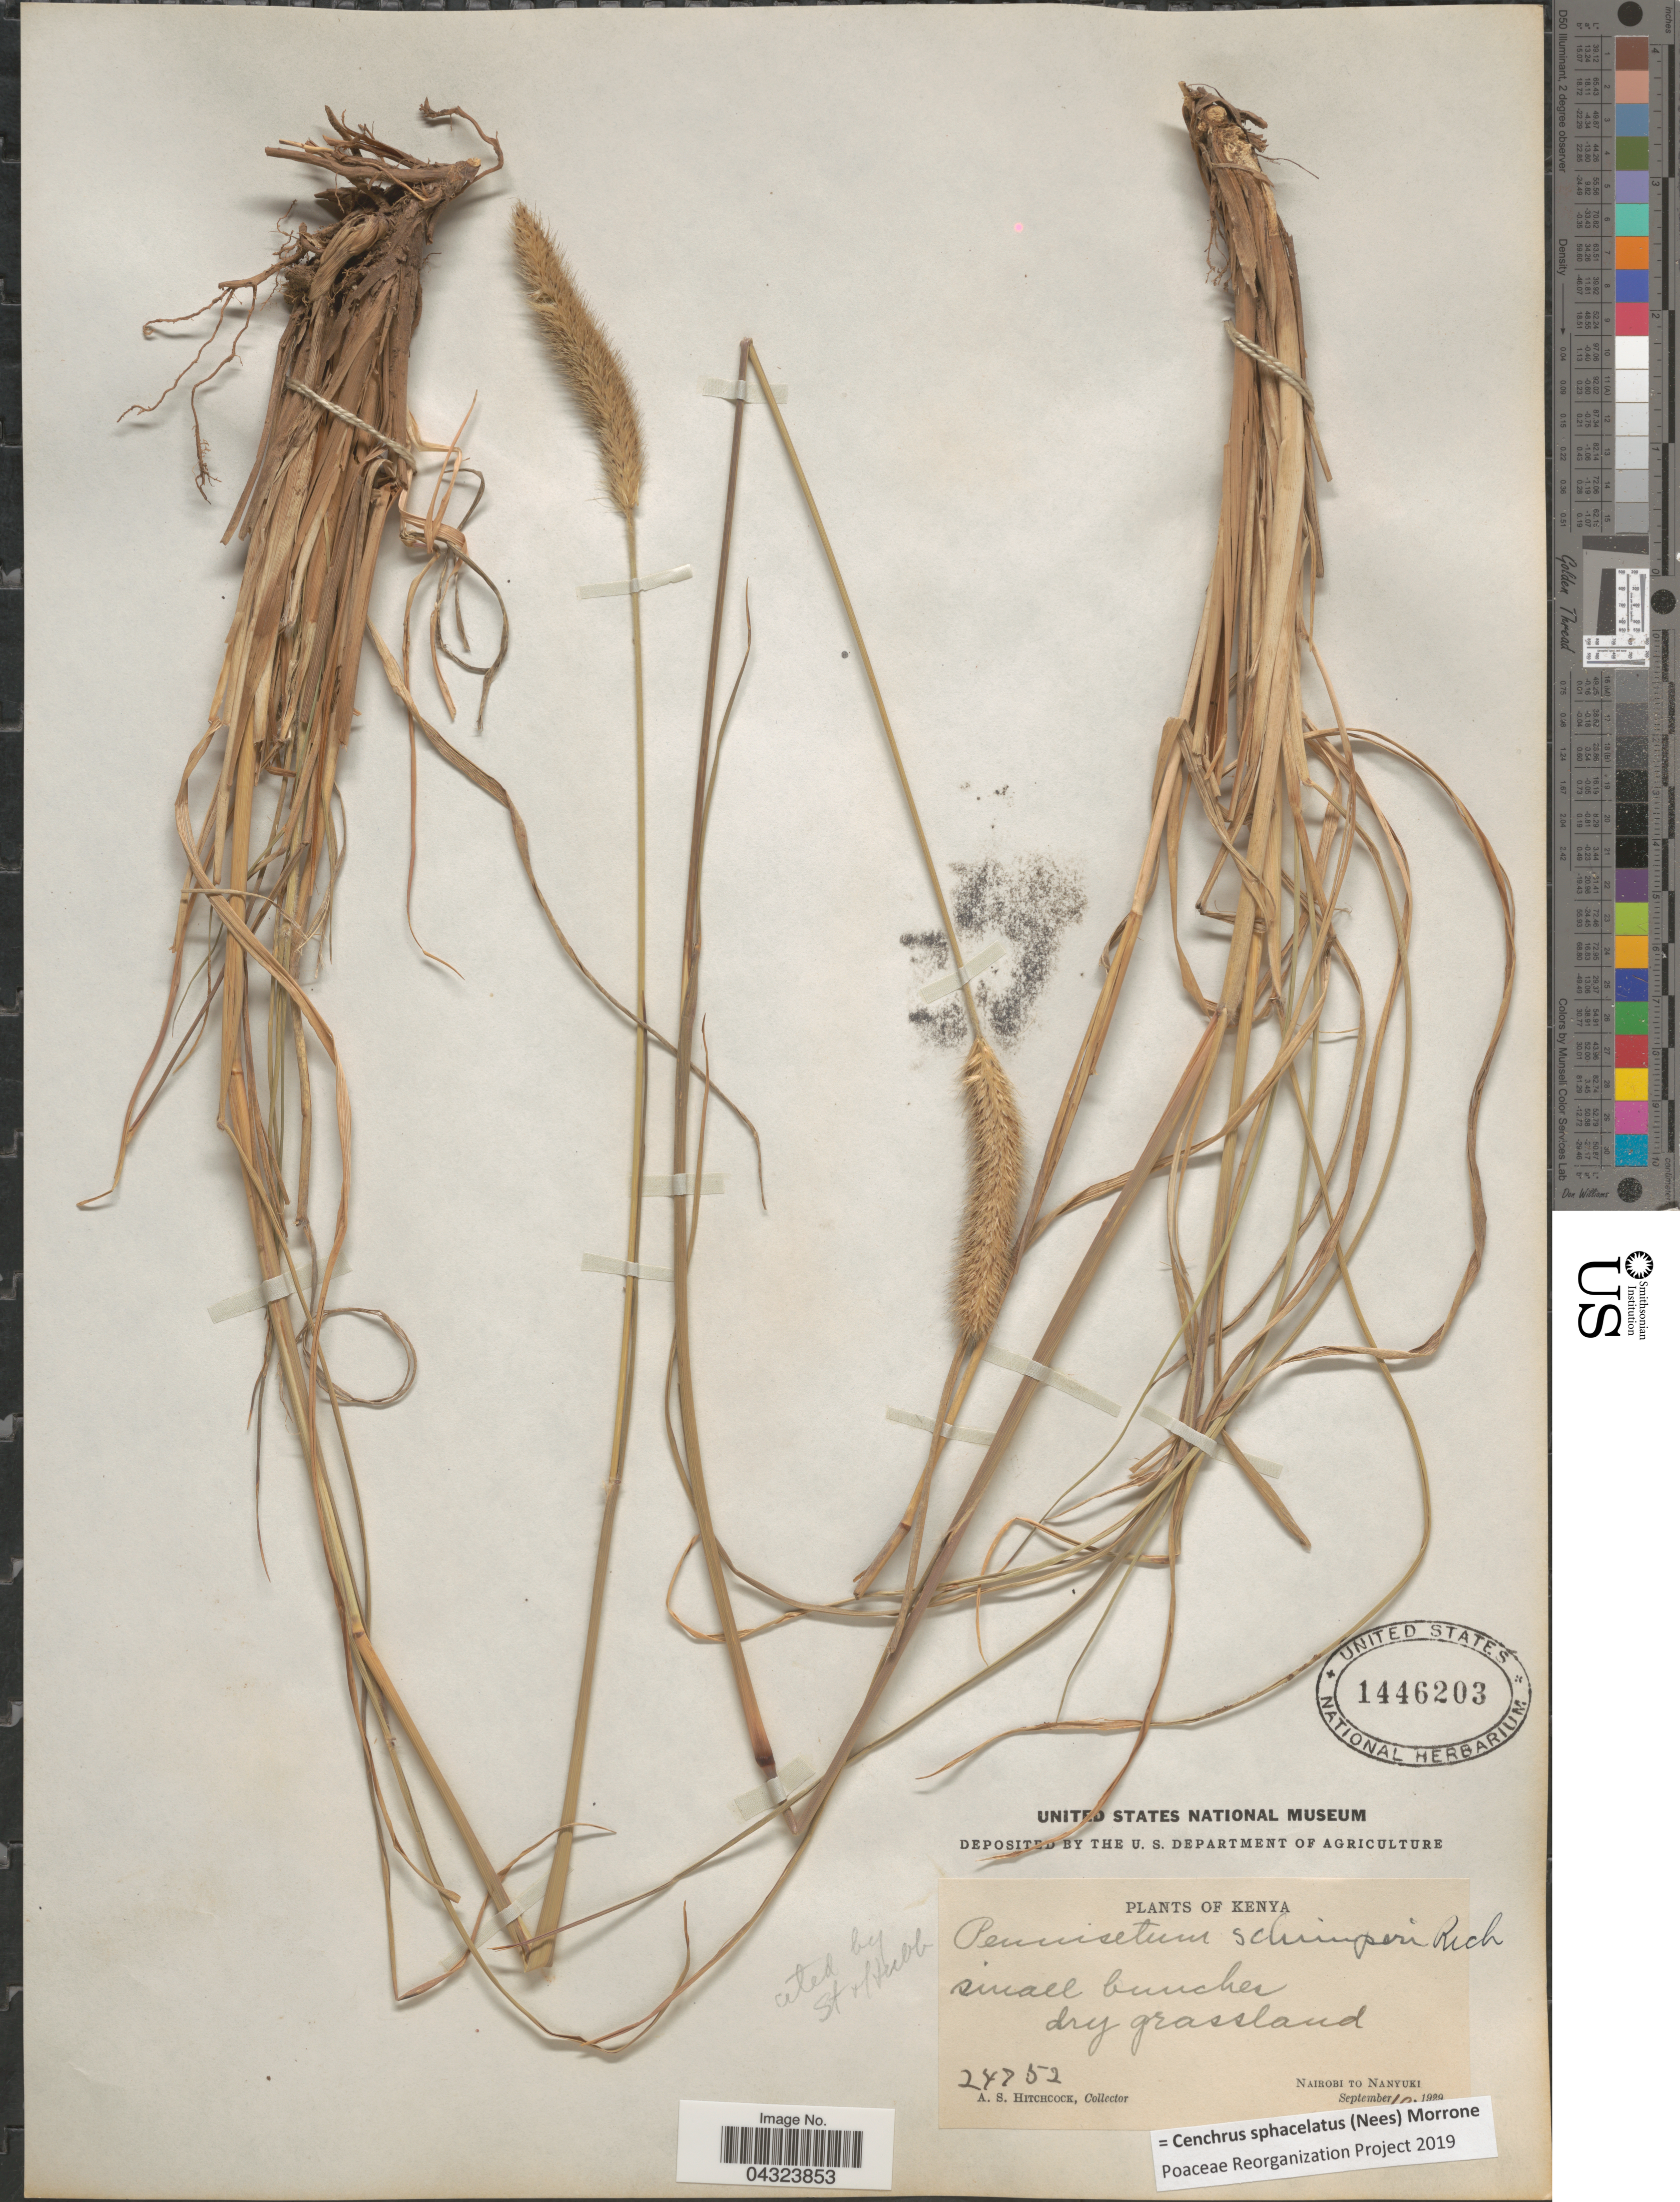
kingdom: Plantae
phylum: Tracheophyta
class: Liliopsida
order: Poales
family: Poaceae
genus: Cenchrus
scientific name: Cenchrus sphacelatus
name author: (Nees) Morrone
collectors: A. S. Hitchcock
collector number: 24752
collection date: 1929-09-10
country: Kenya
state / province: Nairobi Area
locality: Nairobi to Nanyuki.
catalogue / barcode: US 1446203